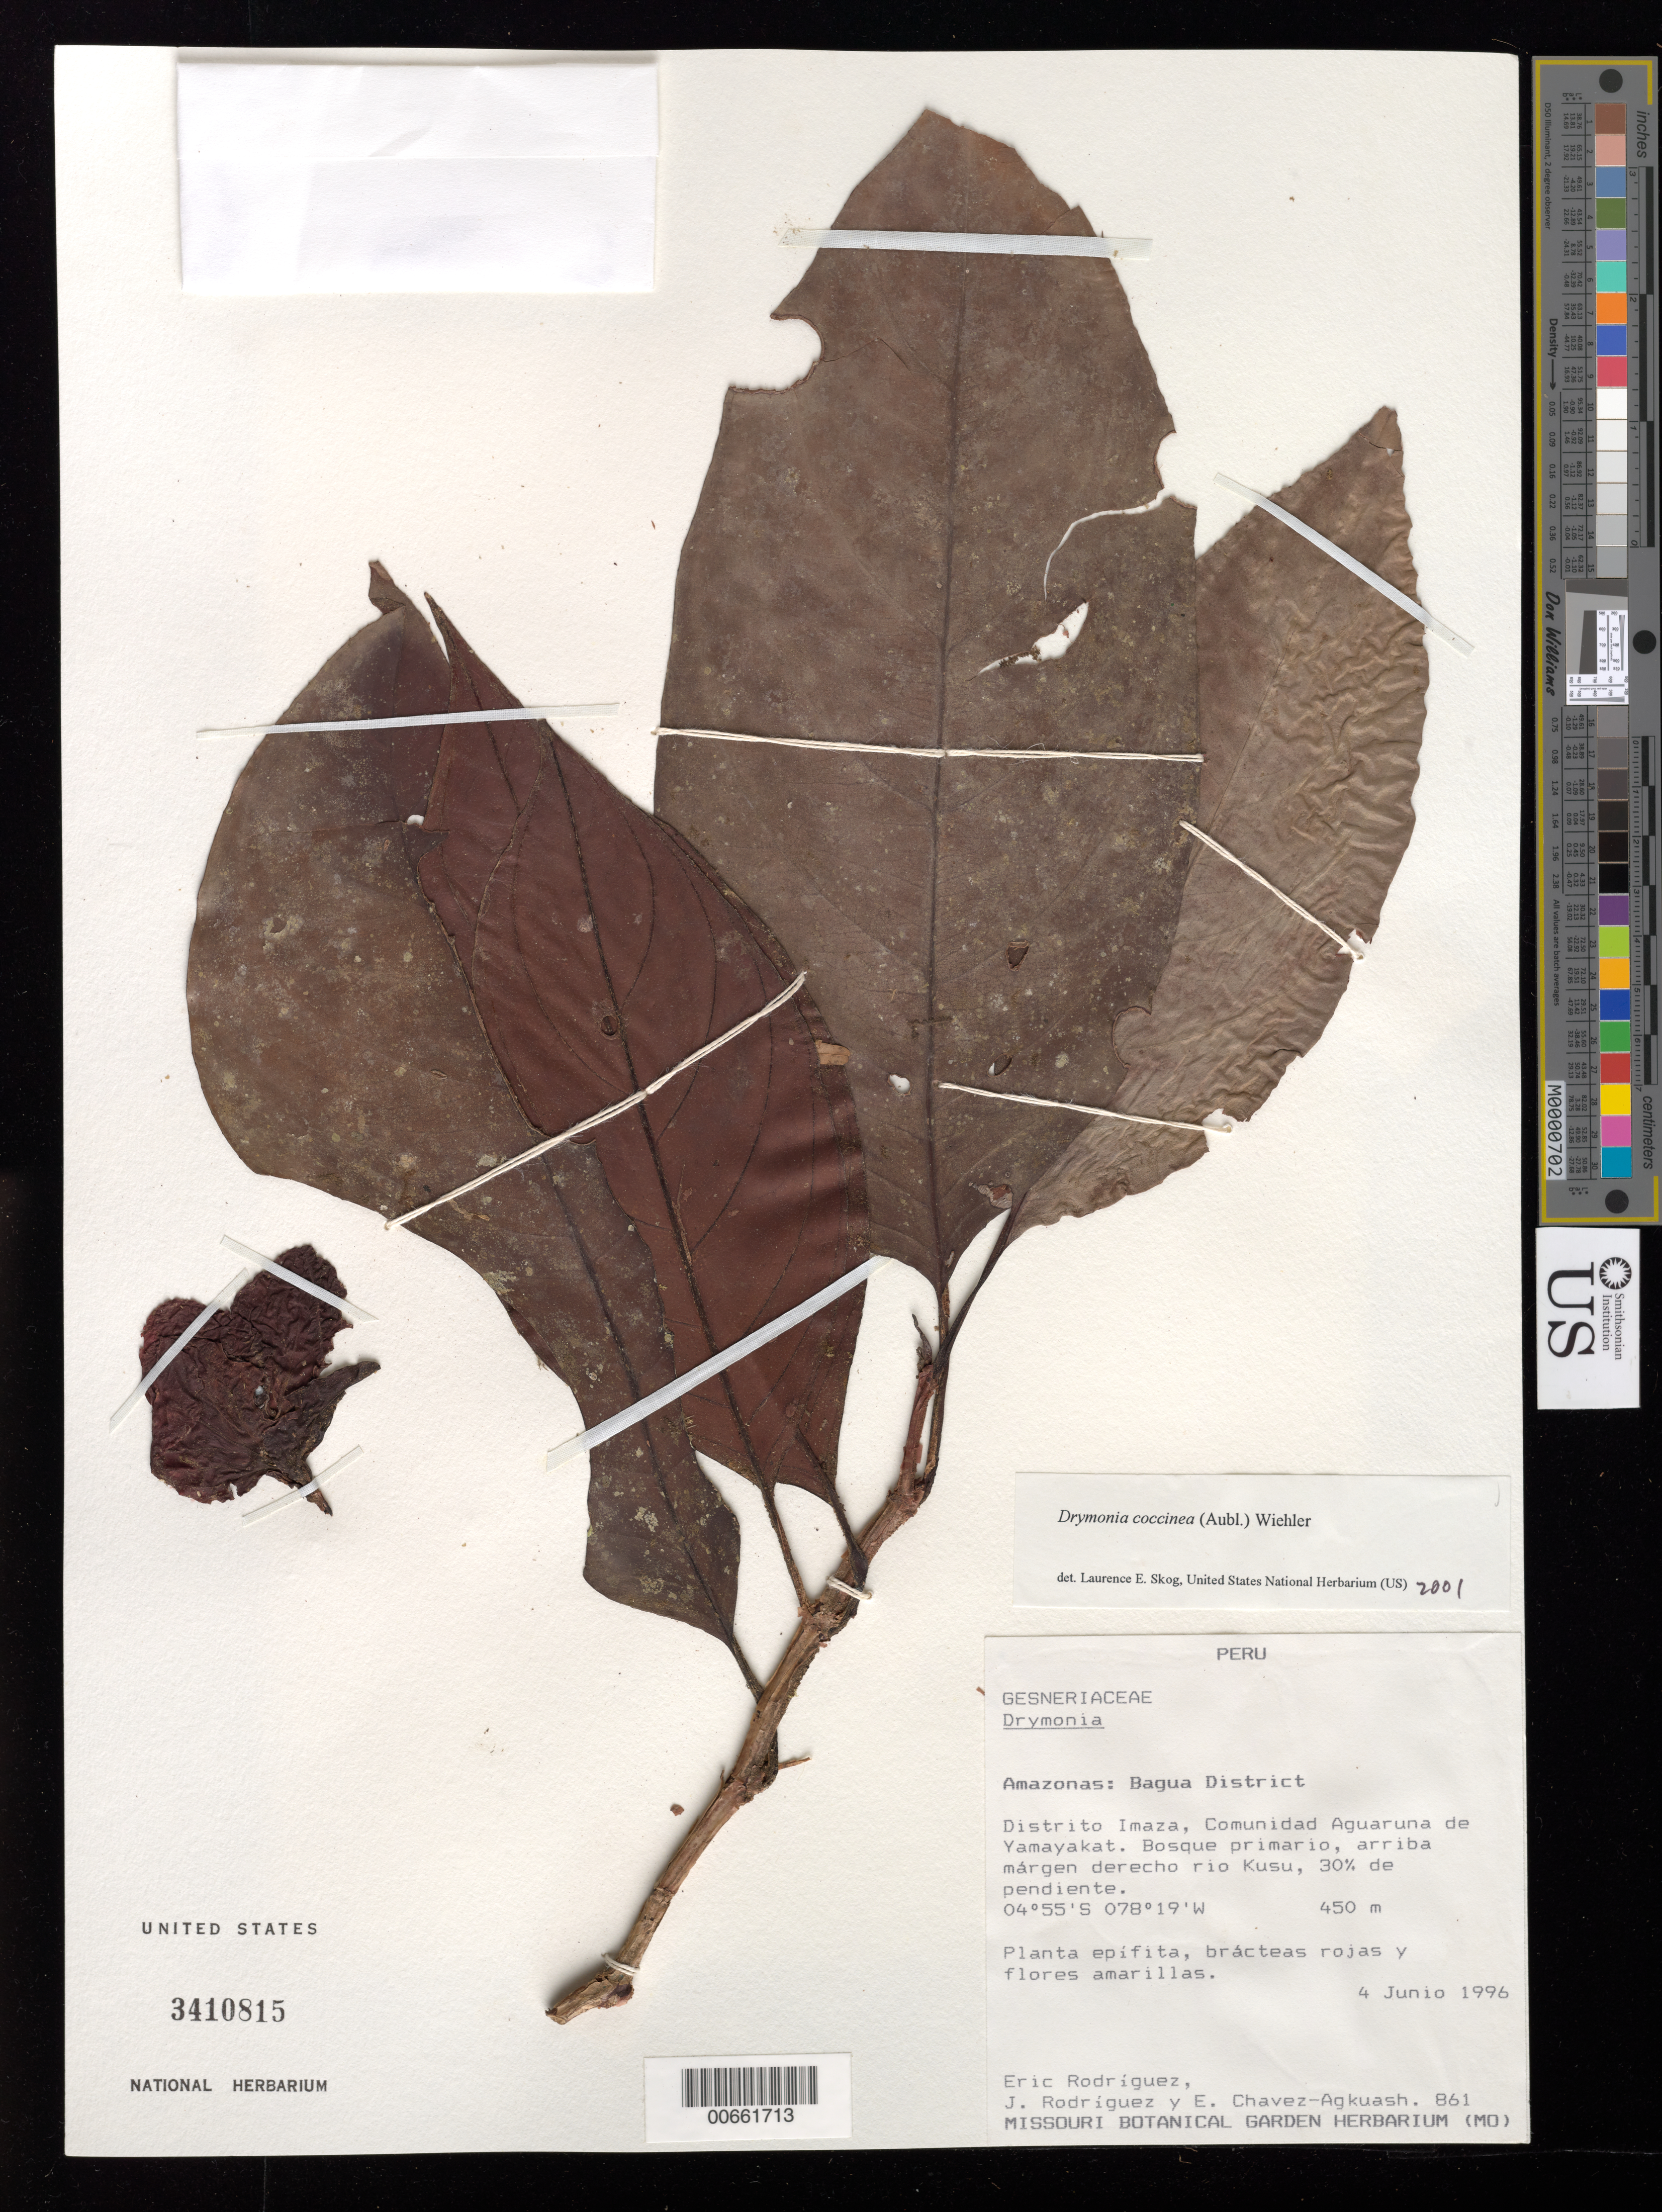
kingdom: Plantae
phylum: Tracheophyta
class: Magnoliopsida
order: Lamiales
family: Gesneriaceae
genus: Drymonia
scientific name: Drymonia coccinea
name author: (Aubl.) Wiehler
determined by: Skog, Laurence E.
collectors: E. Rodriguez & E. Chavez-Agkuash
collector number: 861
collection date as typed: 04 Jun 1996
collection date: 1996-06-04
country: Peru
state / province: Amazonas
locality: Bagua District, Distrito Imaza, comunidad Aguaruna de Yamayakat, arriba márgen derecho rio Kusu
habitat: Bosque primario, 30% de pendiente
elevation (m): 450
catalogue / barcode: US 3410815